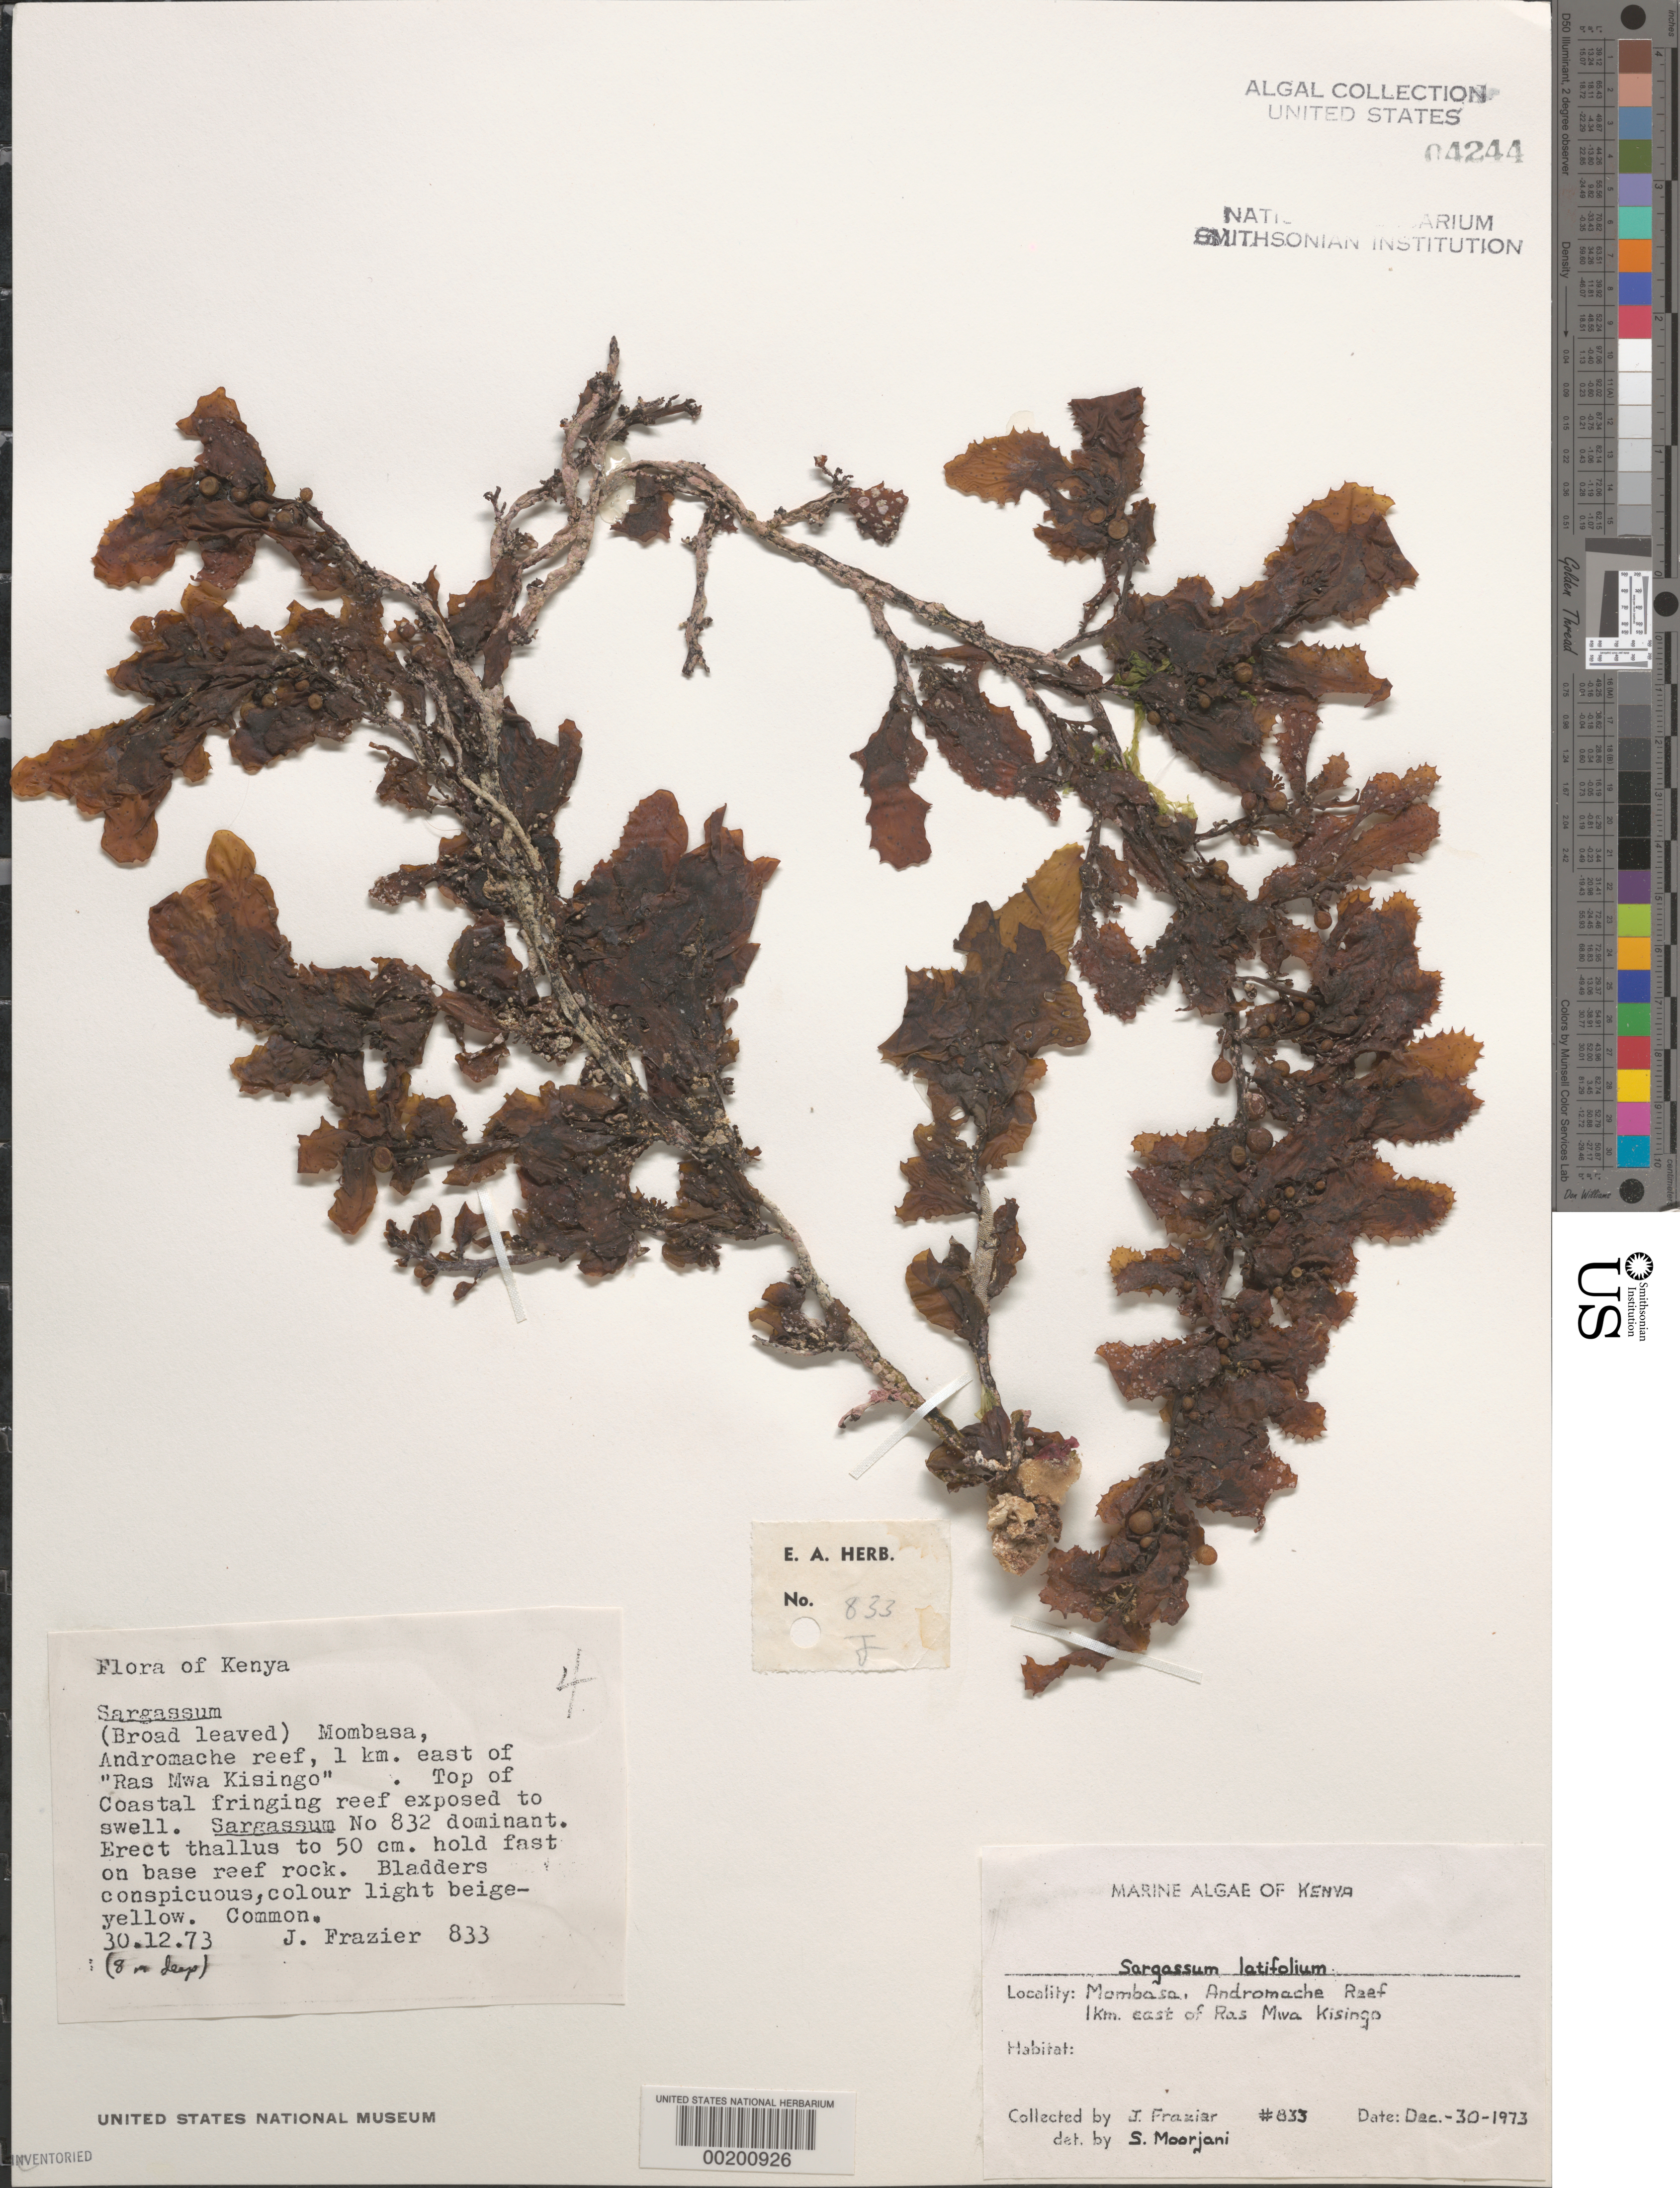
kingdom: Chromista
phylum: Ochrophyta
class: Phaeophyceae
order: Fucales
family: Sargassaceae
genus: Sargassum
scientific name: Sargassum latifolium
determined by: Moorjani, S.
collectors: J. Frazier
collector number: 833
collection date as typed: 30 Dec 1973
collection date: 1973-12-30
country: Kenya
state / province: Mombasa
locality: Andromache Reef, 1 km east of Ras Mwa Kisingo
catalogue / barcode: US 4244